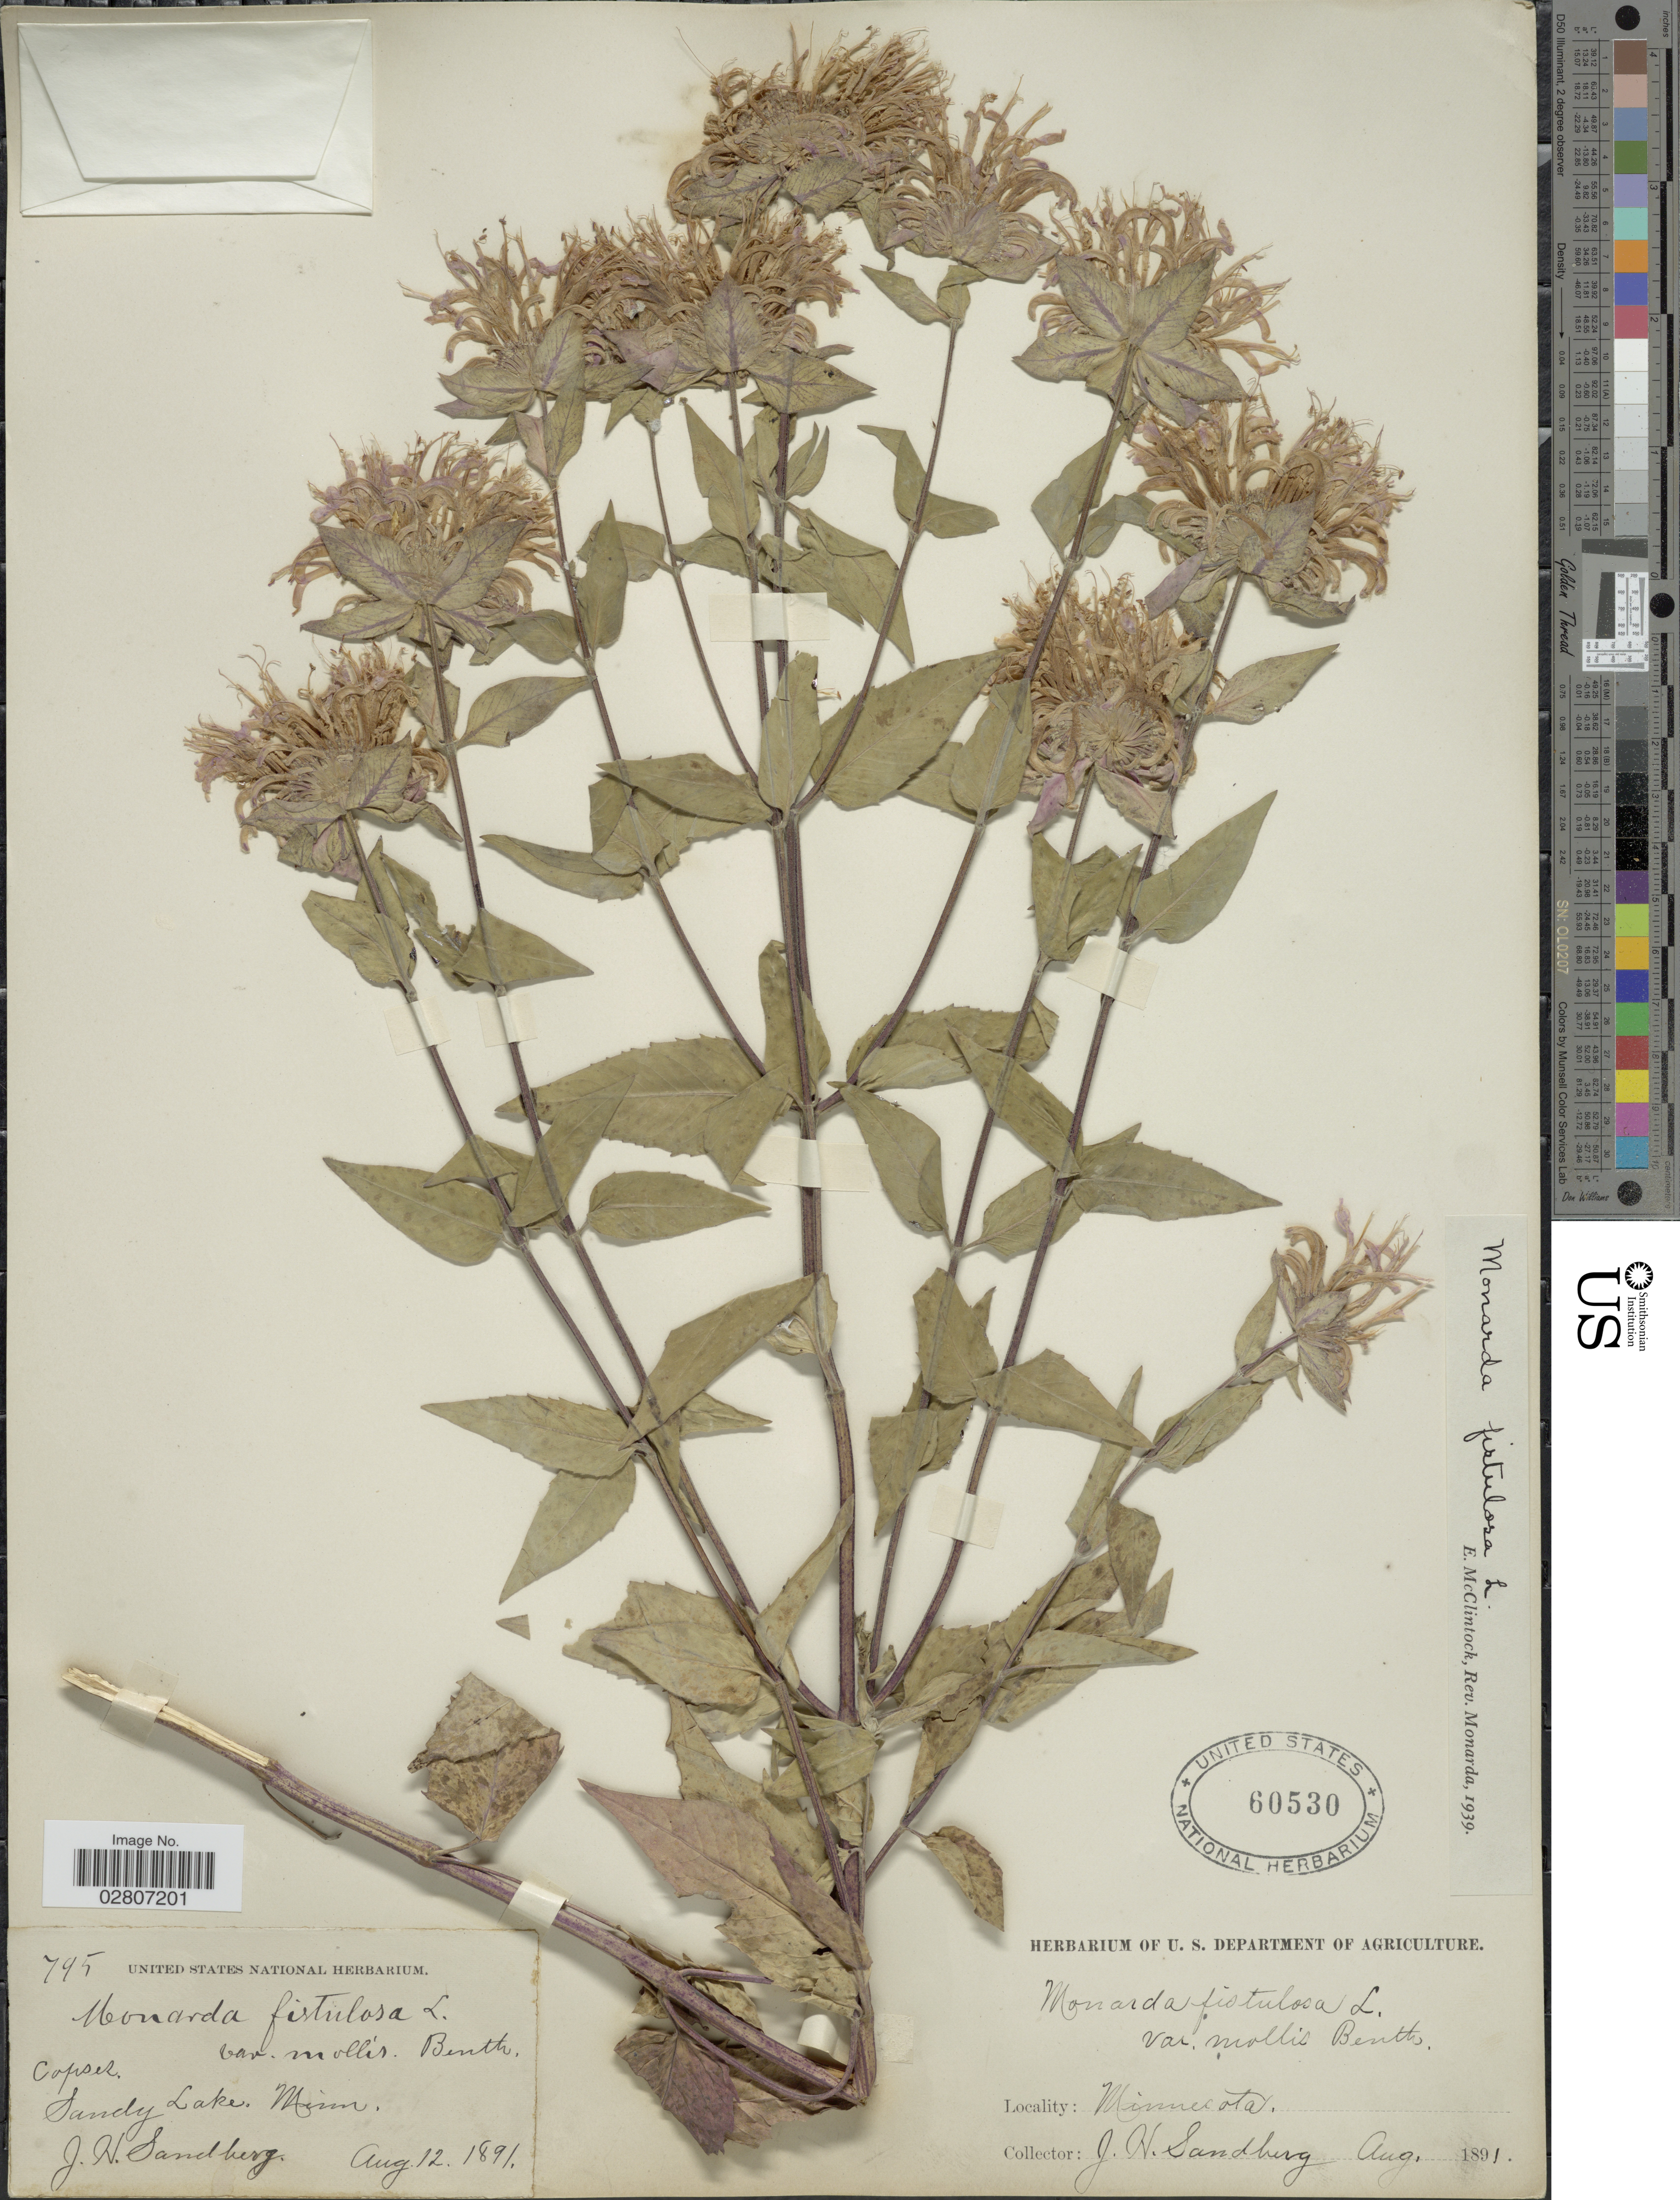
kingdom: Plantae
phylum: Tracheophyta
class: Magnoliopsida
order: Lamiales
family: Lamiaceae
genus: Monarda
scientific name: Monarda fistulosa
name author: L.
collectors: J. H. Sandberg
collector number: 745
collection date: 1891-08-12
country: United States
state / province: Minnesota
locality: Sandy Lake.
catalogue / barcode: US 60530